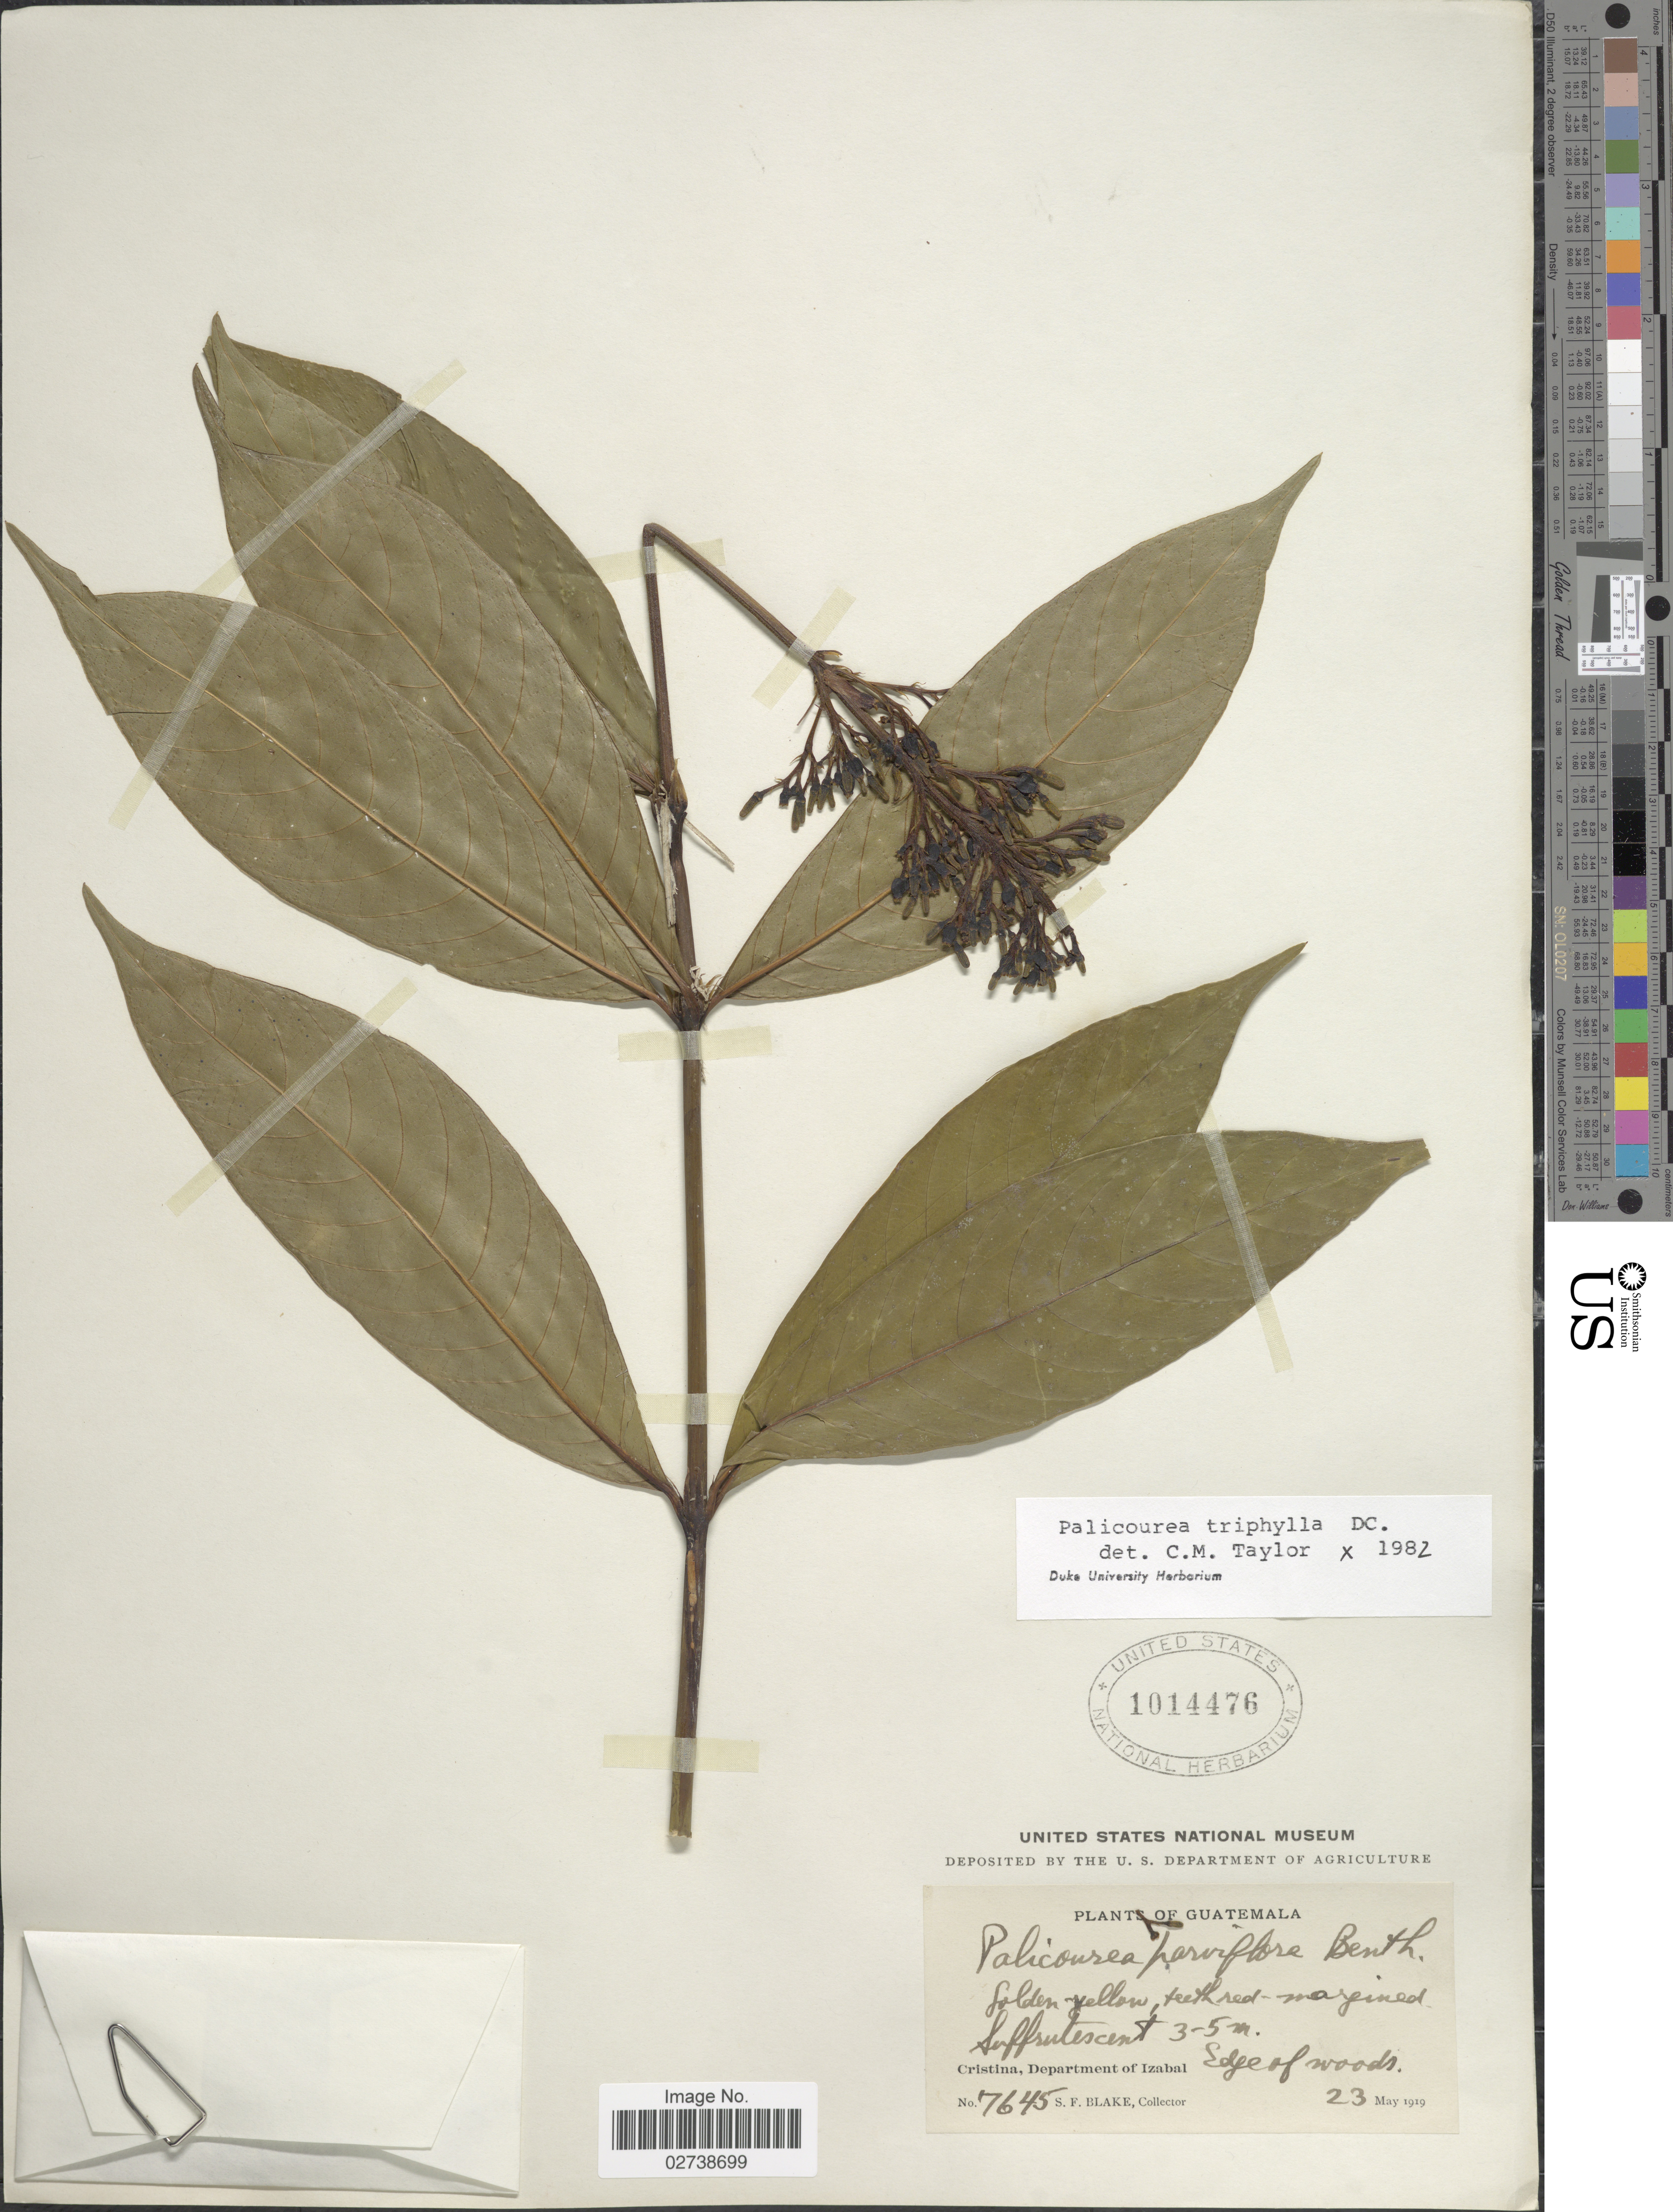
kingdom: Plantae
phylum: Tracheophyta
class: Magnoliopsida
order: Gentianales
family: Rubiaceae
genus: Palicourea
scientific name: Palicourea triphylla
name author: DC.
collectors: S. Blake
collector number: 7645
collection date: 1919-05-23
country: Guatemala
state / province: Izabal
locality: Cristina, Department of Izabal, Edge of woods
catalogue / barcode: US 1014476